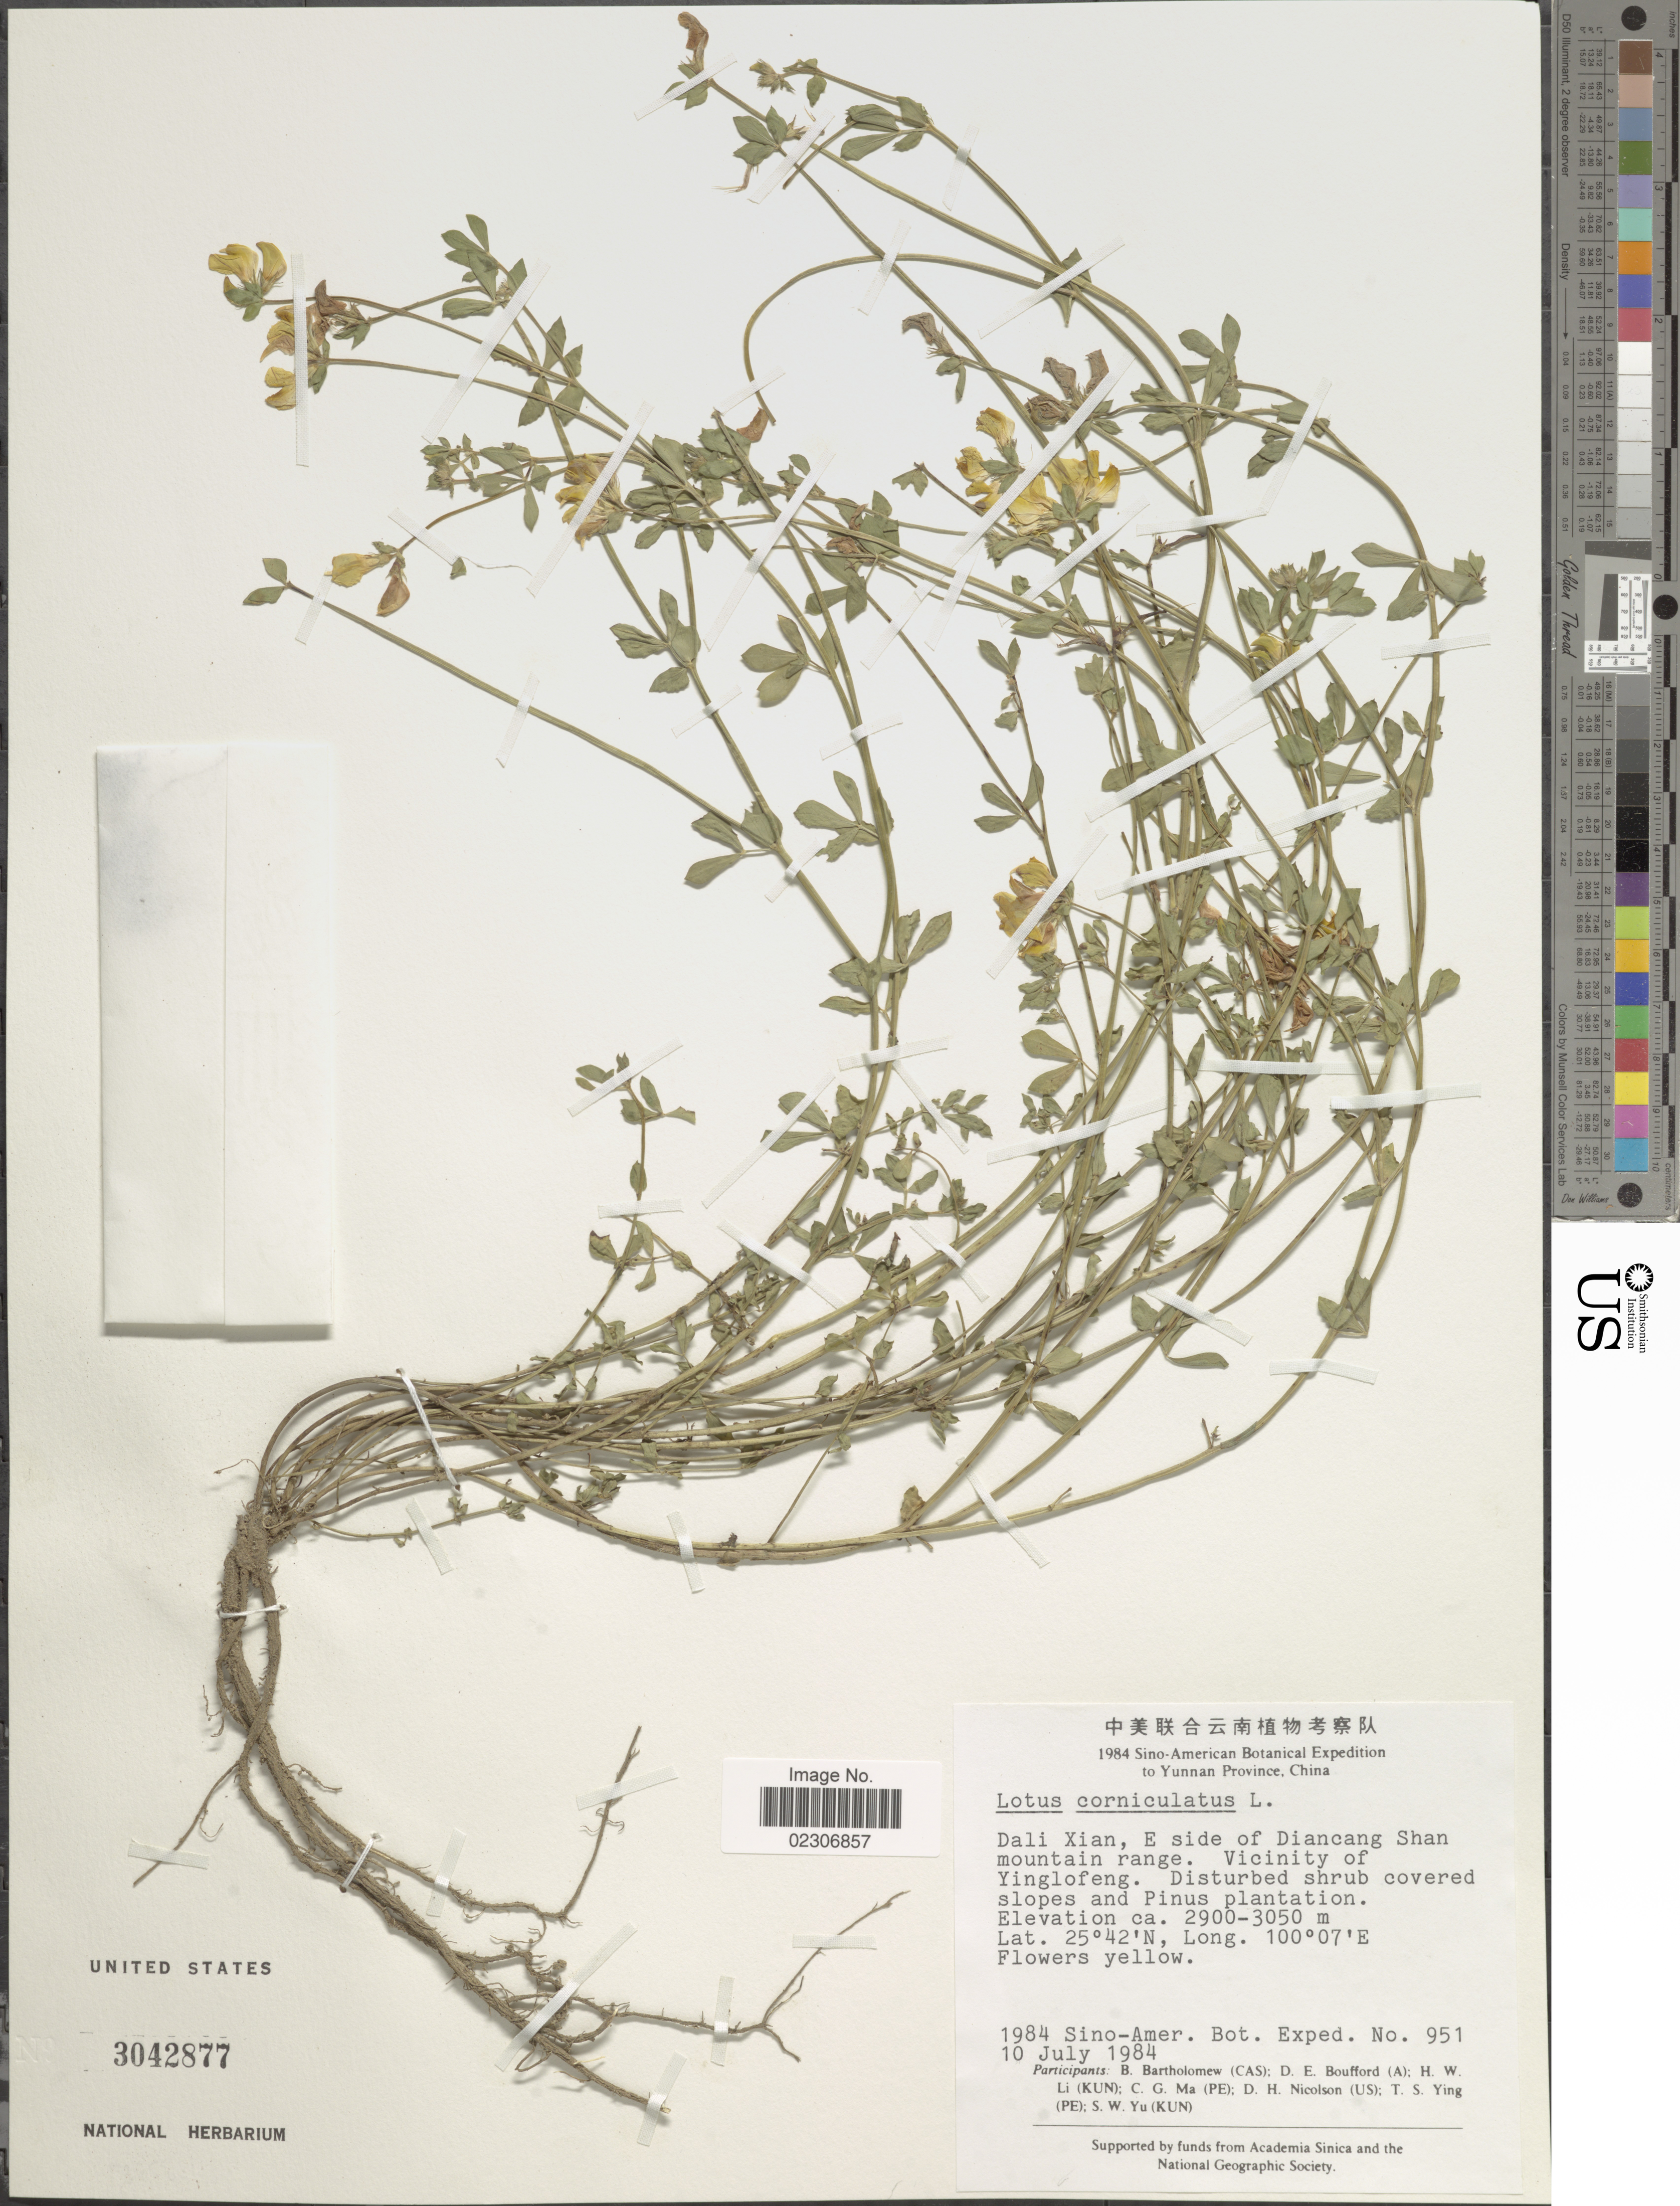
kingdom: Plantae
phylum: Tracheophyta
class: Magnoliopsida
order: Fabales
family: Fabaceae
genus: Lotus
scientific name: Lotus corniculatus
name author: L.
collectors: Sino-Amer. Bot. Exped. 1984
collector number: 951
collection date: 1984-07-10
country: China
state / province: Yunnan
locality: Yunnan Province, China. Dali Zian, E side of Diancang Shan mountain range. Vicinity of Yinglofeng.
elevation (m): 2900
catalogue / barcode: US 3042877